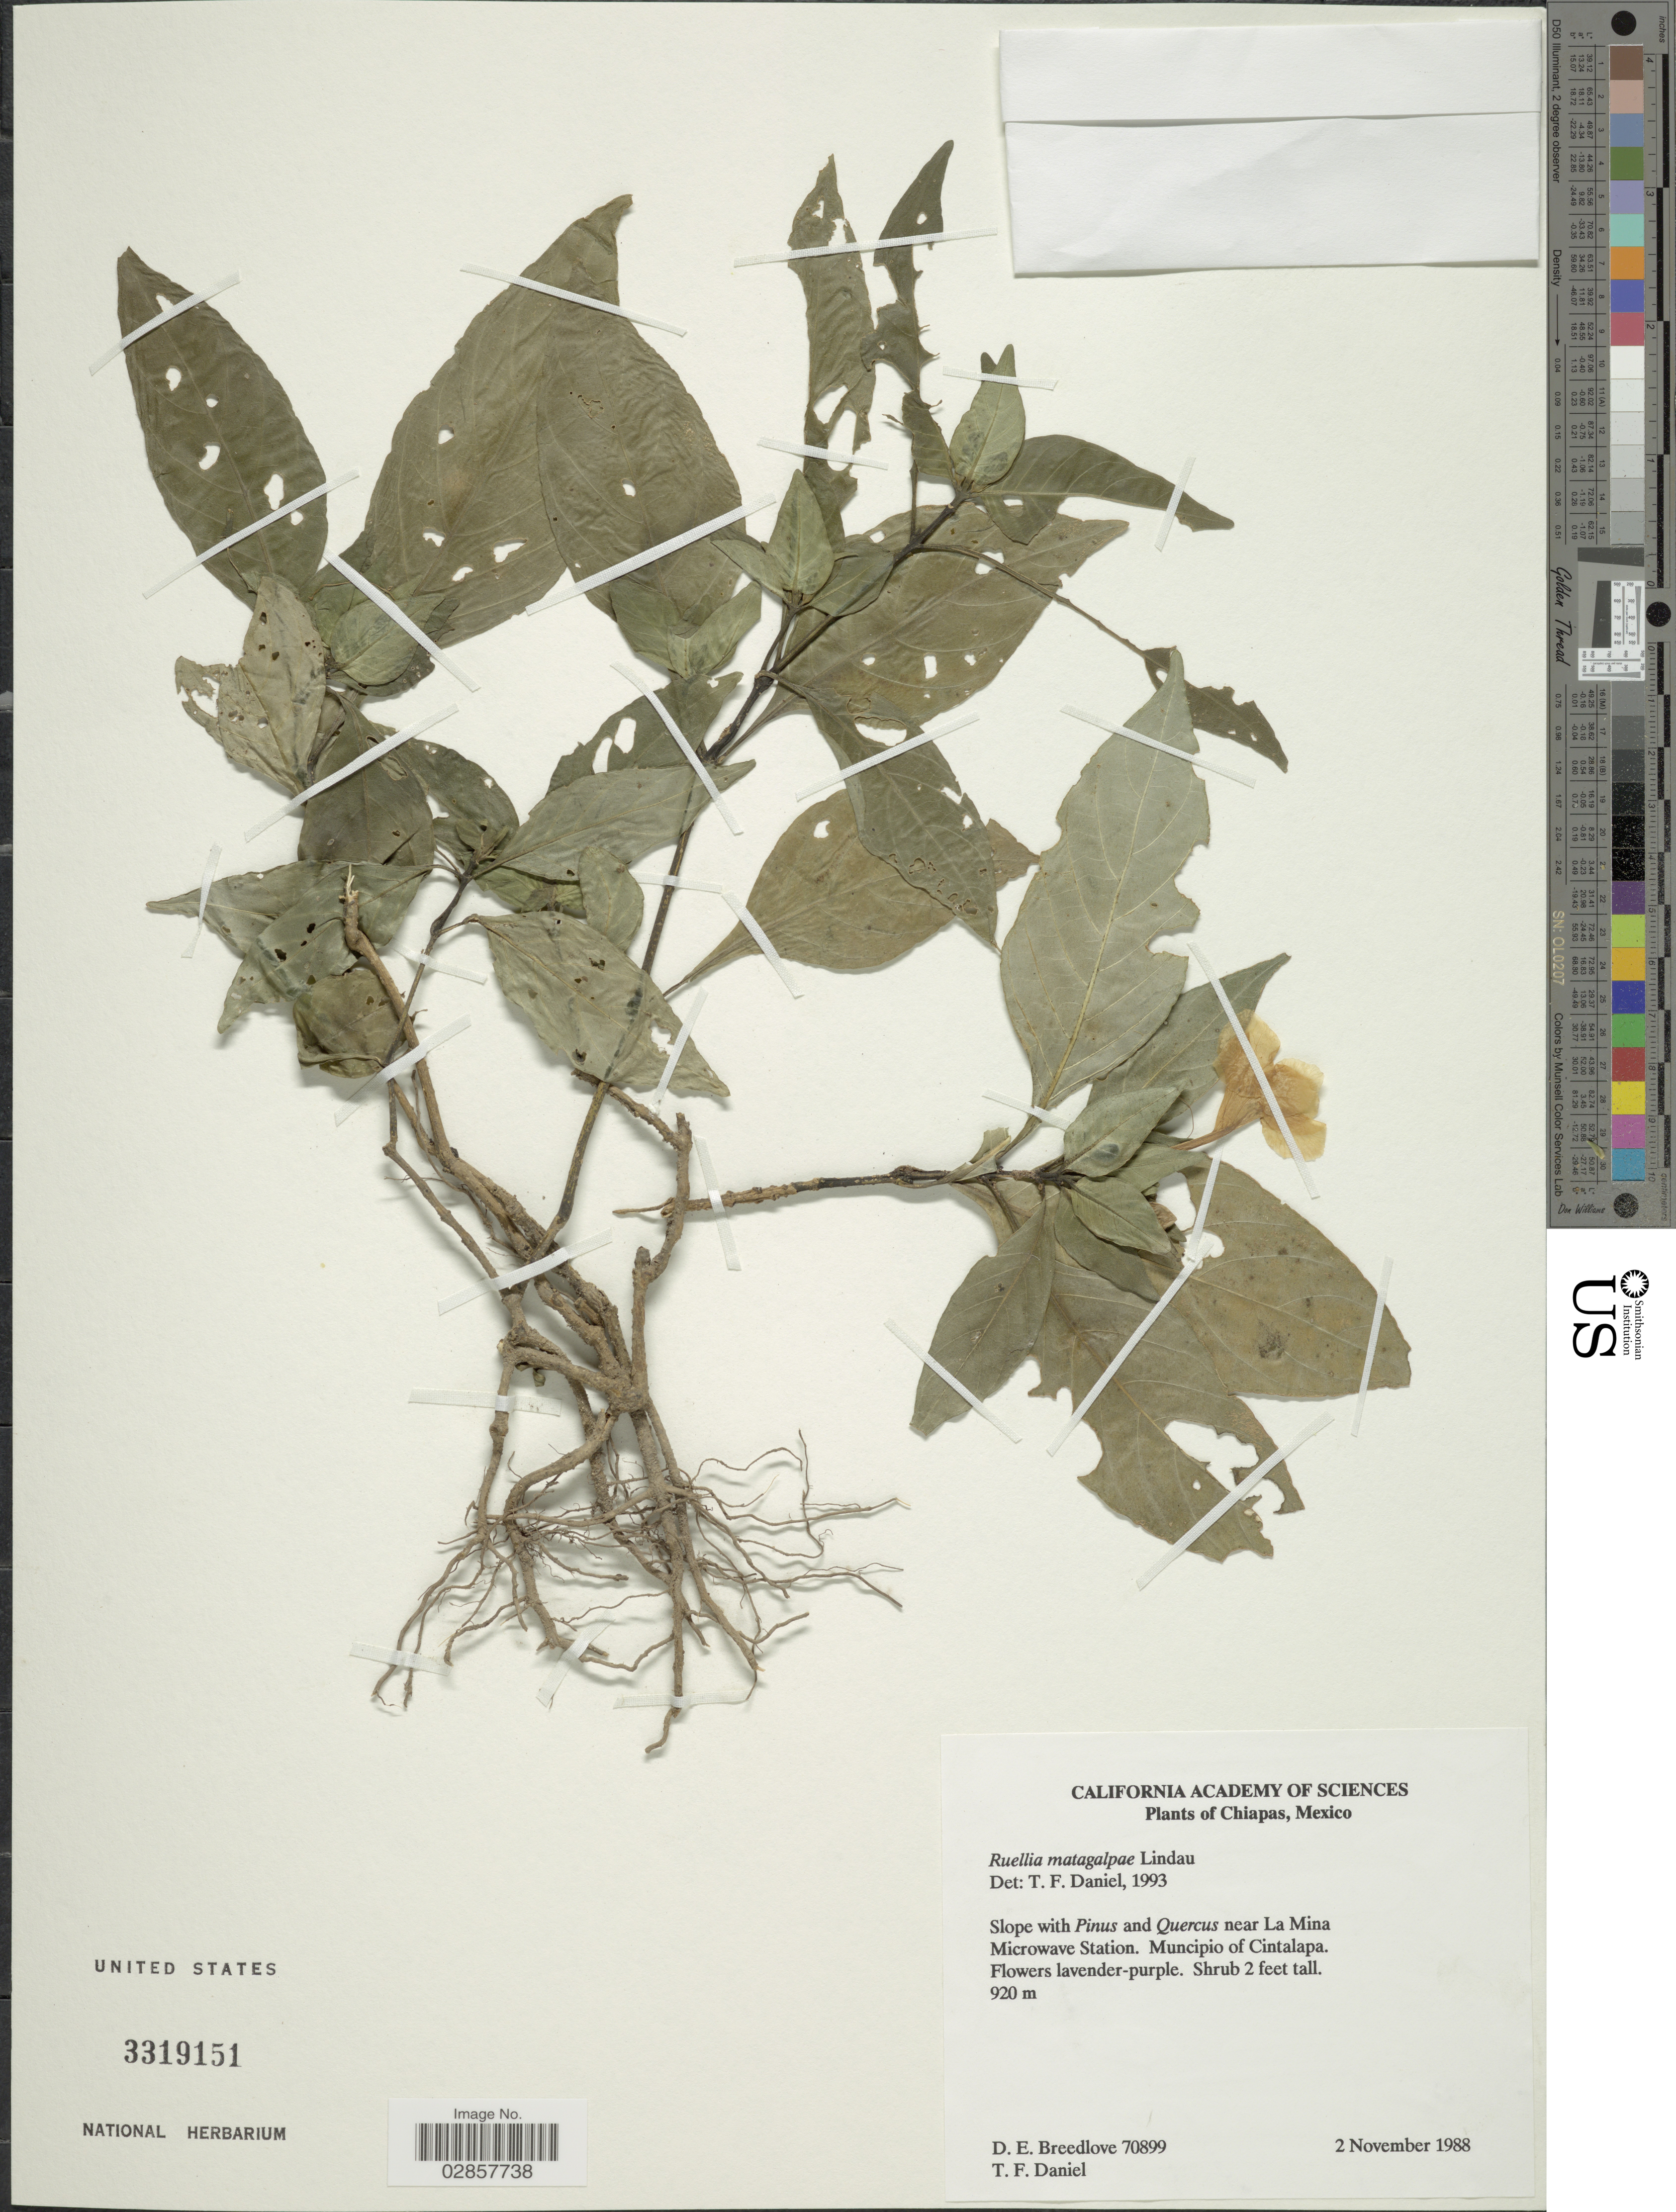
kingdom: Plantae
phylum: Tracheophyta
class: Magnoliopsida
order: Lamiales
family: Acanthaceae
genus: Ruellia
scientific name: Ruellia matagalpae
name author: Lindau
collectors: D. E. Breedlove & T. F. Daniel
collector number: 70899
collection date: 1988-11-02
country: Mexico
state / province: Chiapas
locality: Near La Mina Microwave Station. Municipio of Cintalapa.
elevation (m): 920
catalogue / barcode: US 3319151